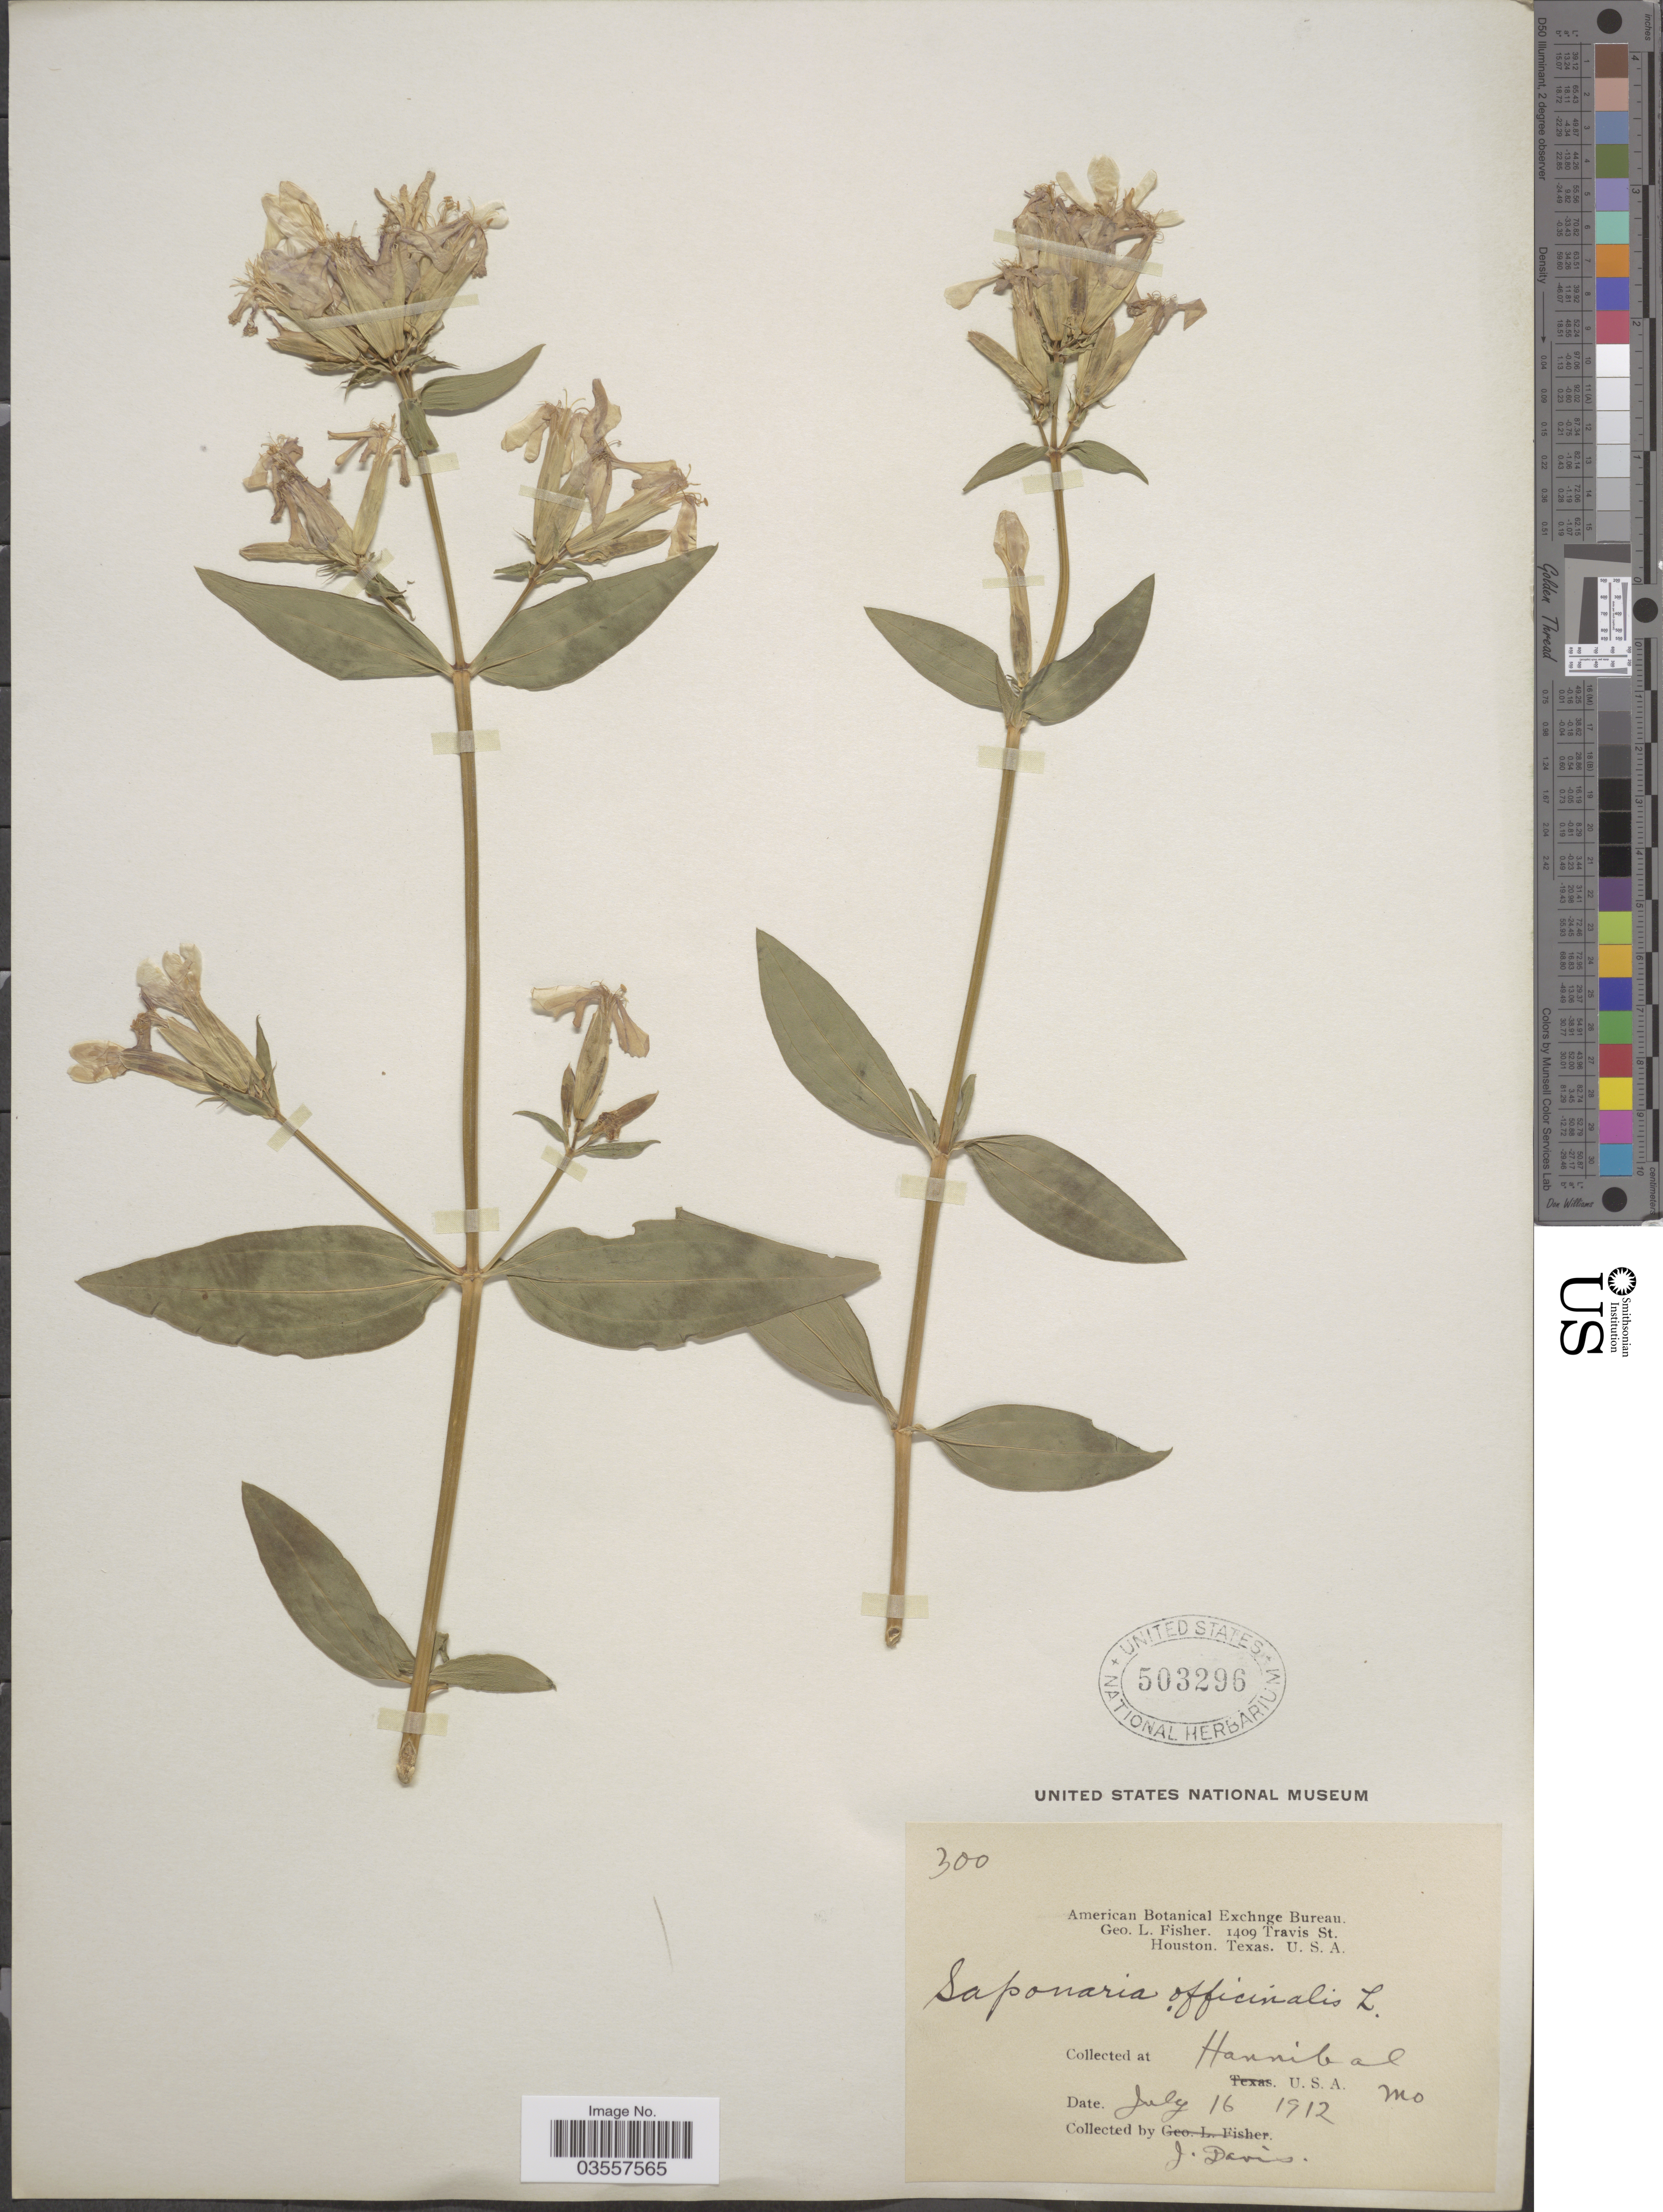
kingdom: Plantae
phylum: Tracheophyta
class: Magnoliopsida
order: Caryophyllales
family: Caryophyllaceae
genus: Saponaria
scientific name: Saponaria officinalis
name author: L.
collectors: J. Davis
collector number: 300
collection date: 1912-07-16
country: United States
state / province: Missouri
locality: Hannibal.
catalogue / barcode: US 503296